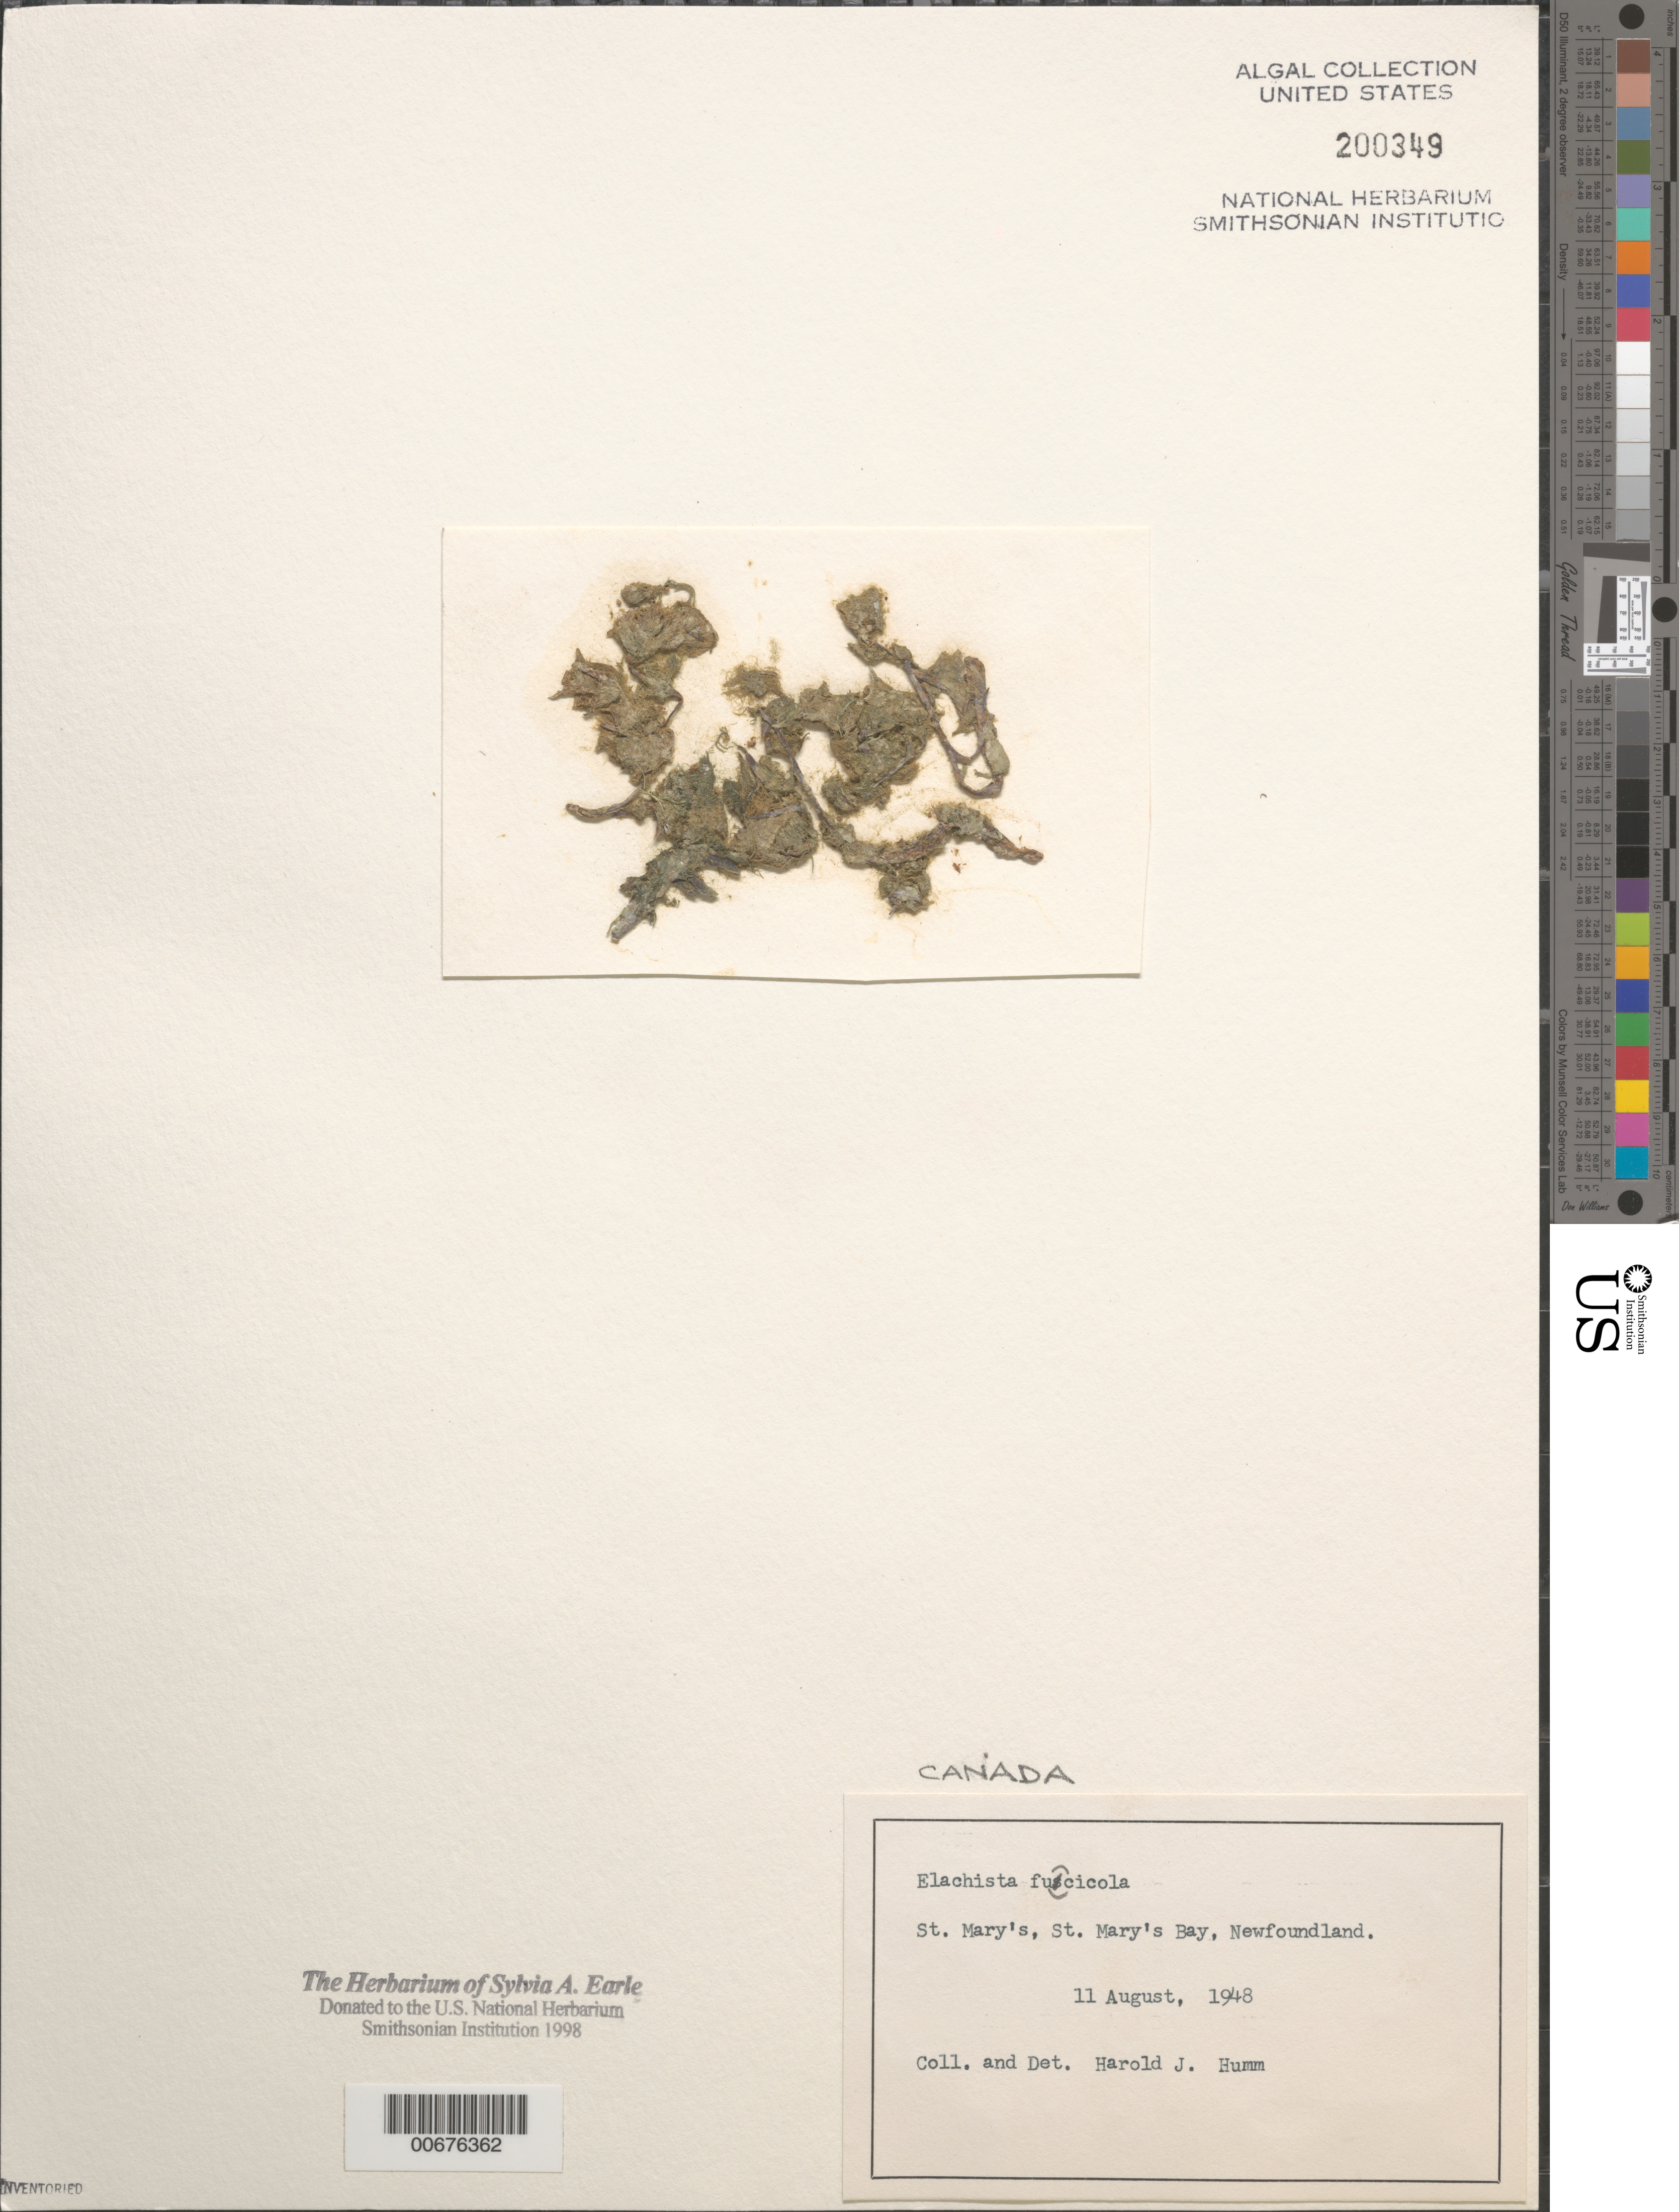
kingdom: Chromista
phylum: Ochrophyta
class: Phaeophyceae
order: Ectocarpales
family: Chordariaceae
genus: Elachista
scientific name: Elachista fucicola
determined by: Humm, Harold J.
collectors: H. J. Humm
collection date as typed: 11 Aug 1948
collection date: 1948-08-11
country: Canada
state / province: Newfoundland and Labrador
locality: St. Mary's, St. Mary's Bay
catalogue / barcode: US 200349